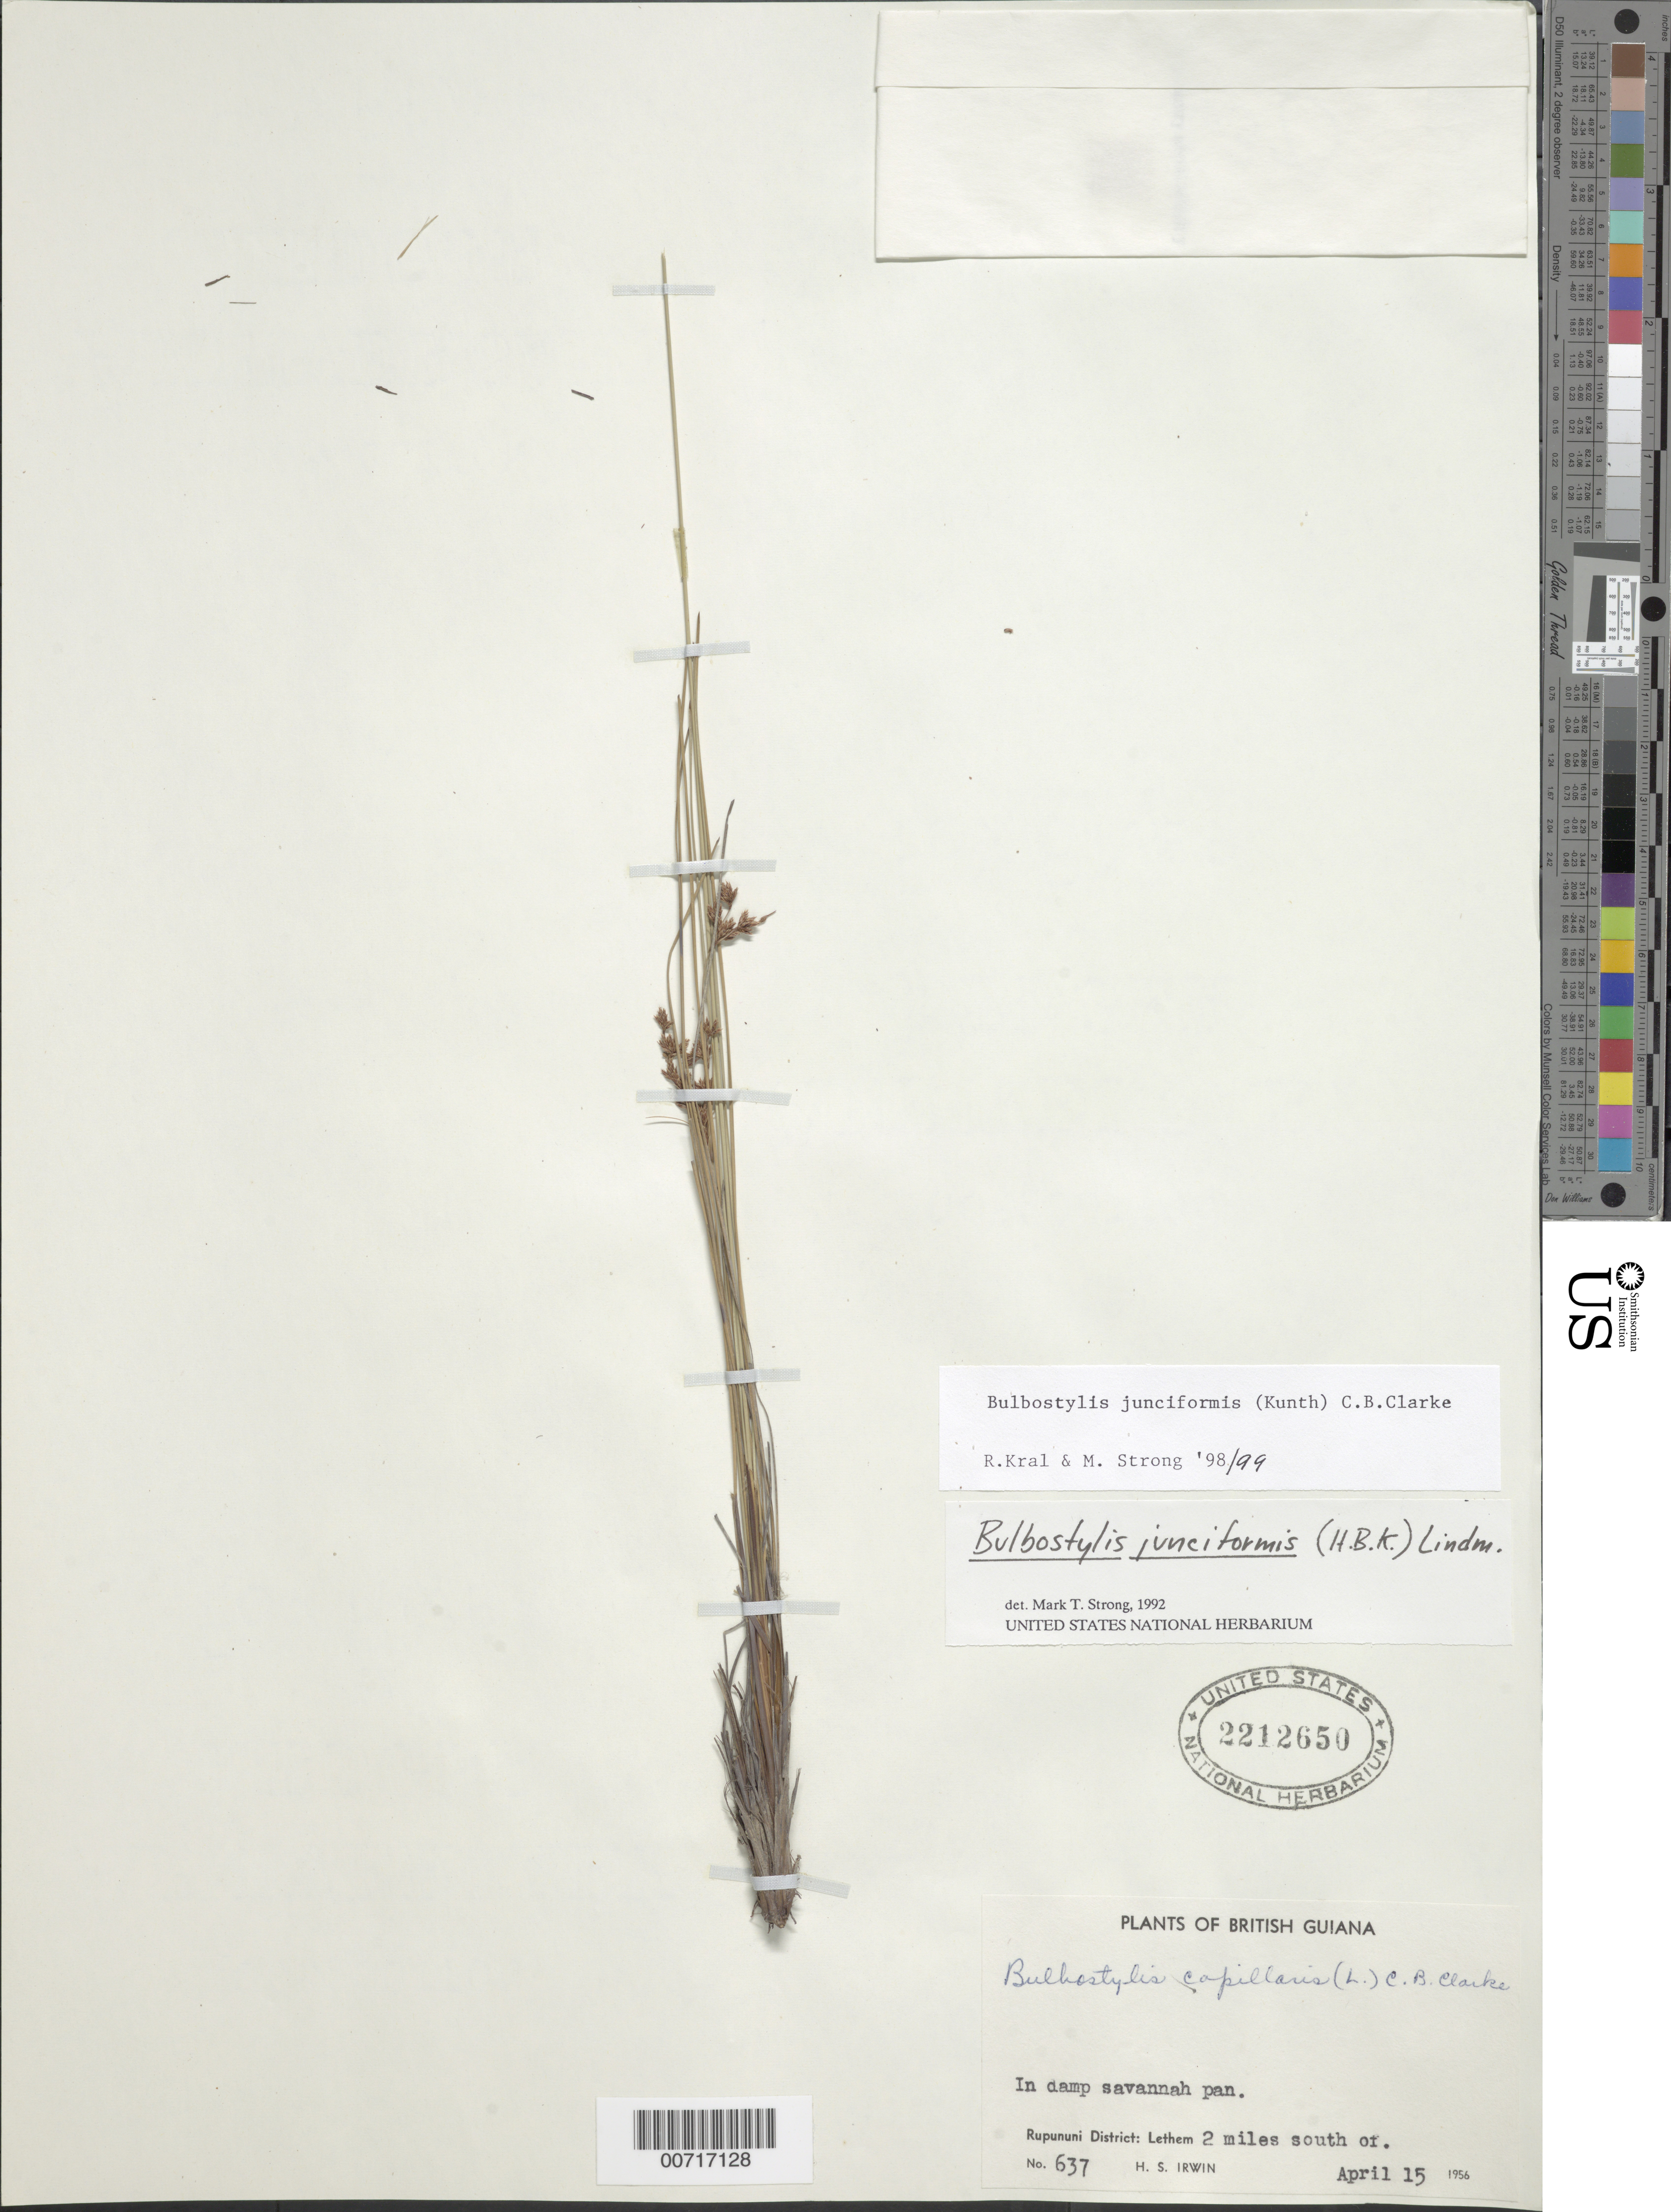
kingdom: Plantae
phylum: Tracheophyta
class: Liliopsida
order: Poales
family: Cyperaceae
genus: Bulbostylis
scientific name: Bulbostylis junciformis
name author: (Kunth) C.B. Clarke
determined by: Kral, R.; Strong, M. T.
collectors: H. Irwin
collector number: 637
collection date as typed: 15-Apr-56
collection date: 1956-04-15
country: Guyana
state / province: U. Takutu-U. Essequibo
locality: Rupununi Dist., 2 mi. S of Lethem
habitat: Damp savannah pan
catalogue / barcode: US 2212650